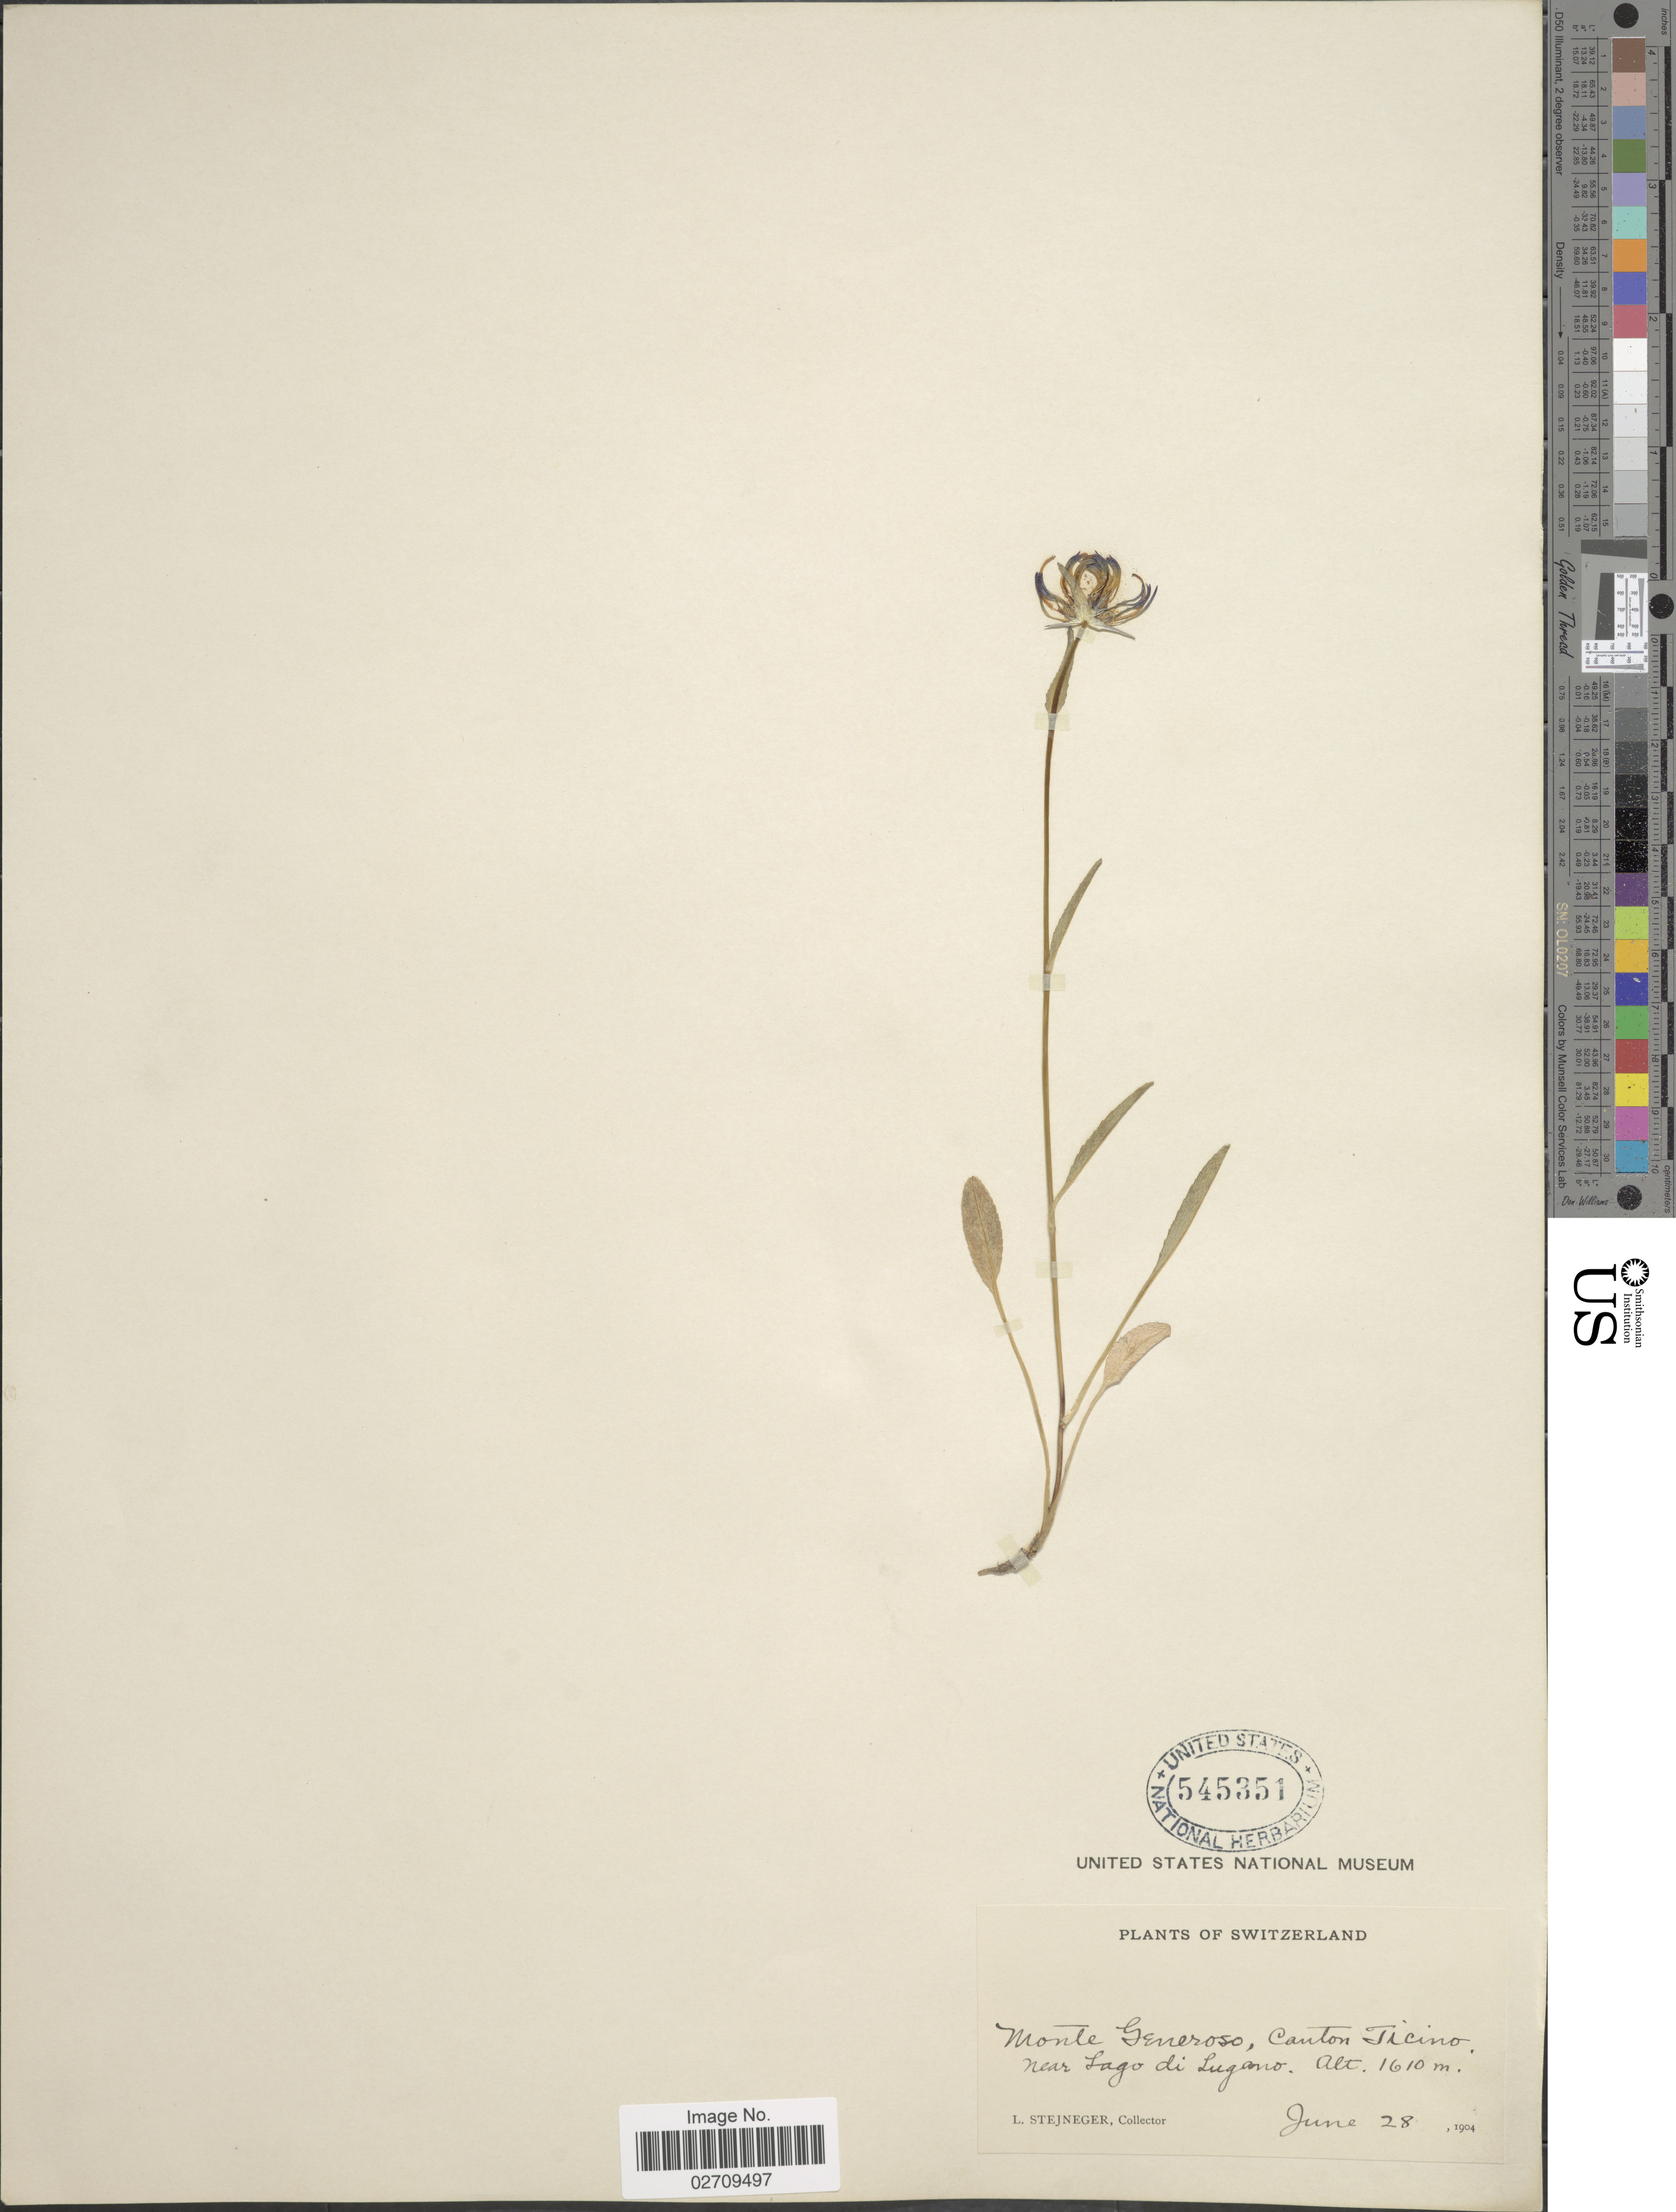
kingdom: Plantae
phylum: Tracheophyta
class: Magnoliopsida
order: Asterales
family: Campanulaceae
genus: Phyteuma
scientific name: Phyteuma sp.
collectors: L. Stejneger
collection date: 1904-06-28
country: Switzerland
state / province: Ticino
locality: Monte Generoso, canton Ticino. Near Lago di Lugano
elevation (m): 1610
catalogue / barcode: US 545351